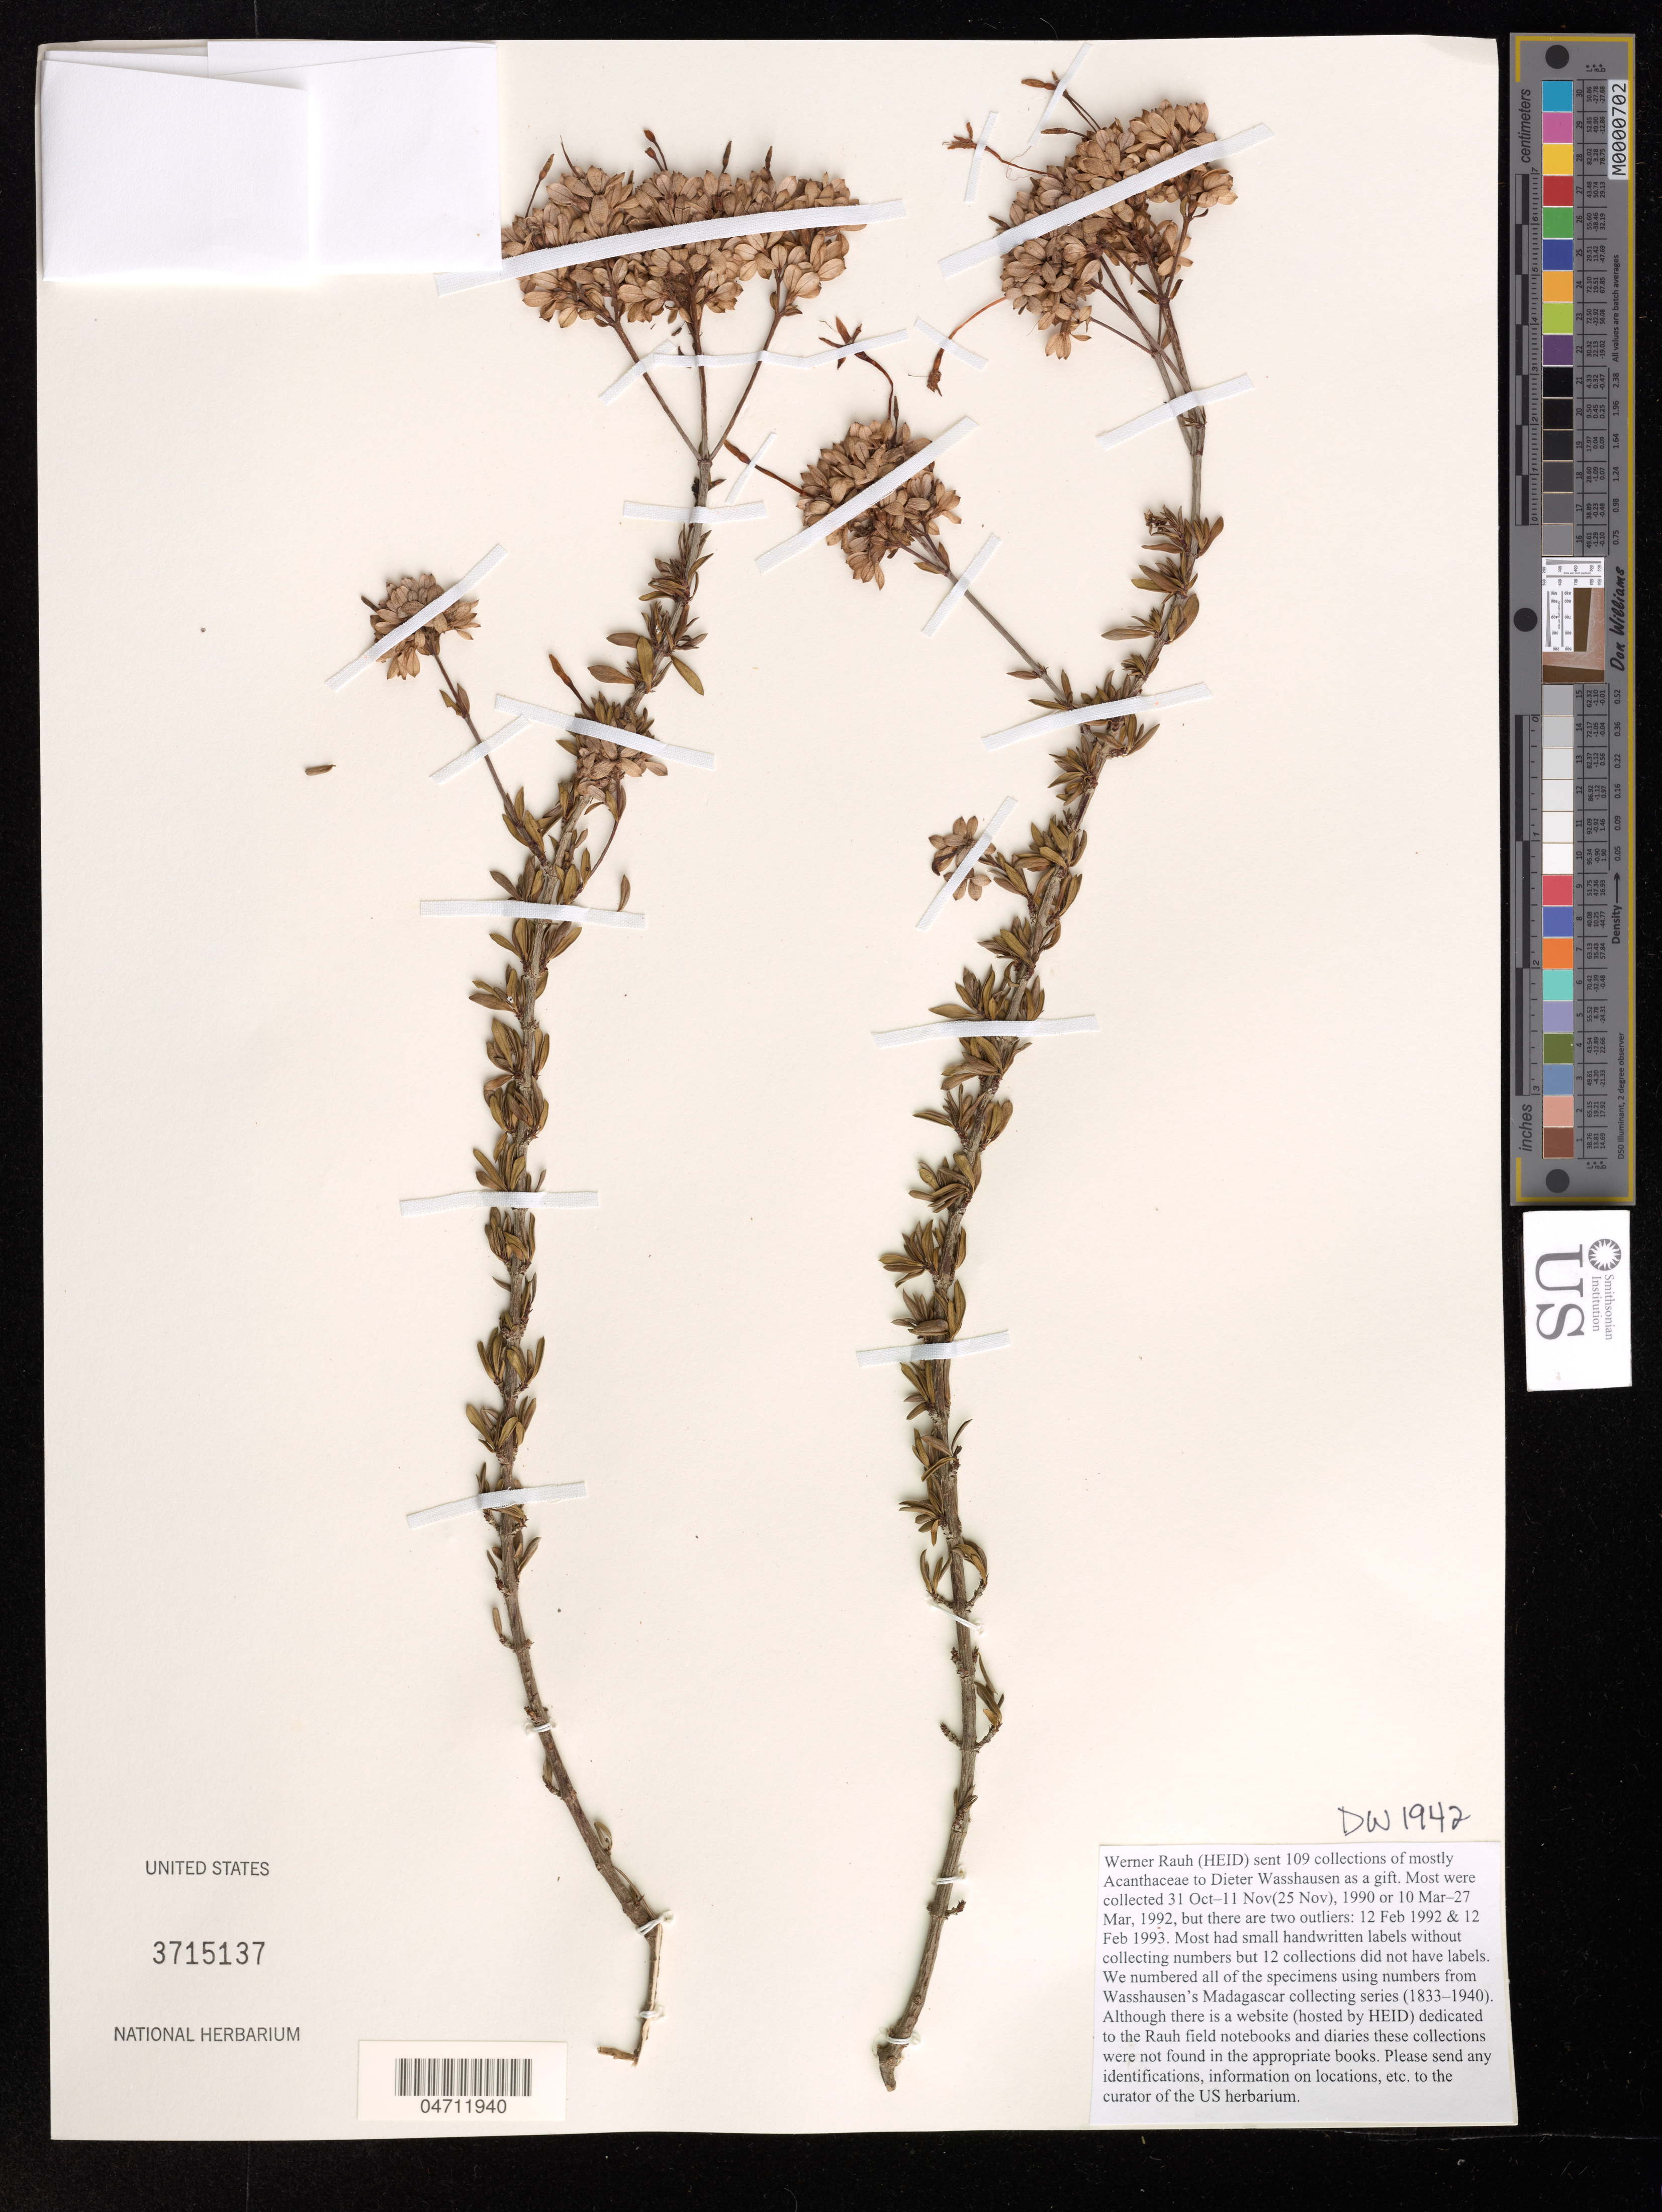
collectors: W. Rauh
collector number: DW 1942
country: Madagascar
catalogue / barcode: US 3715137